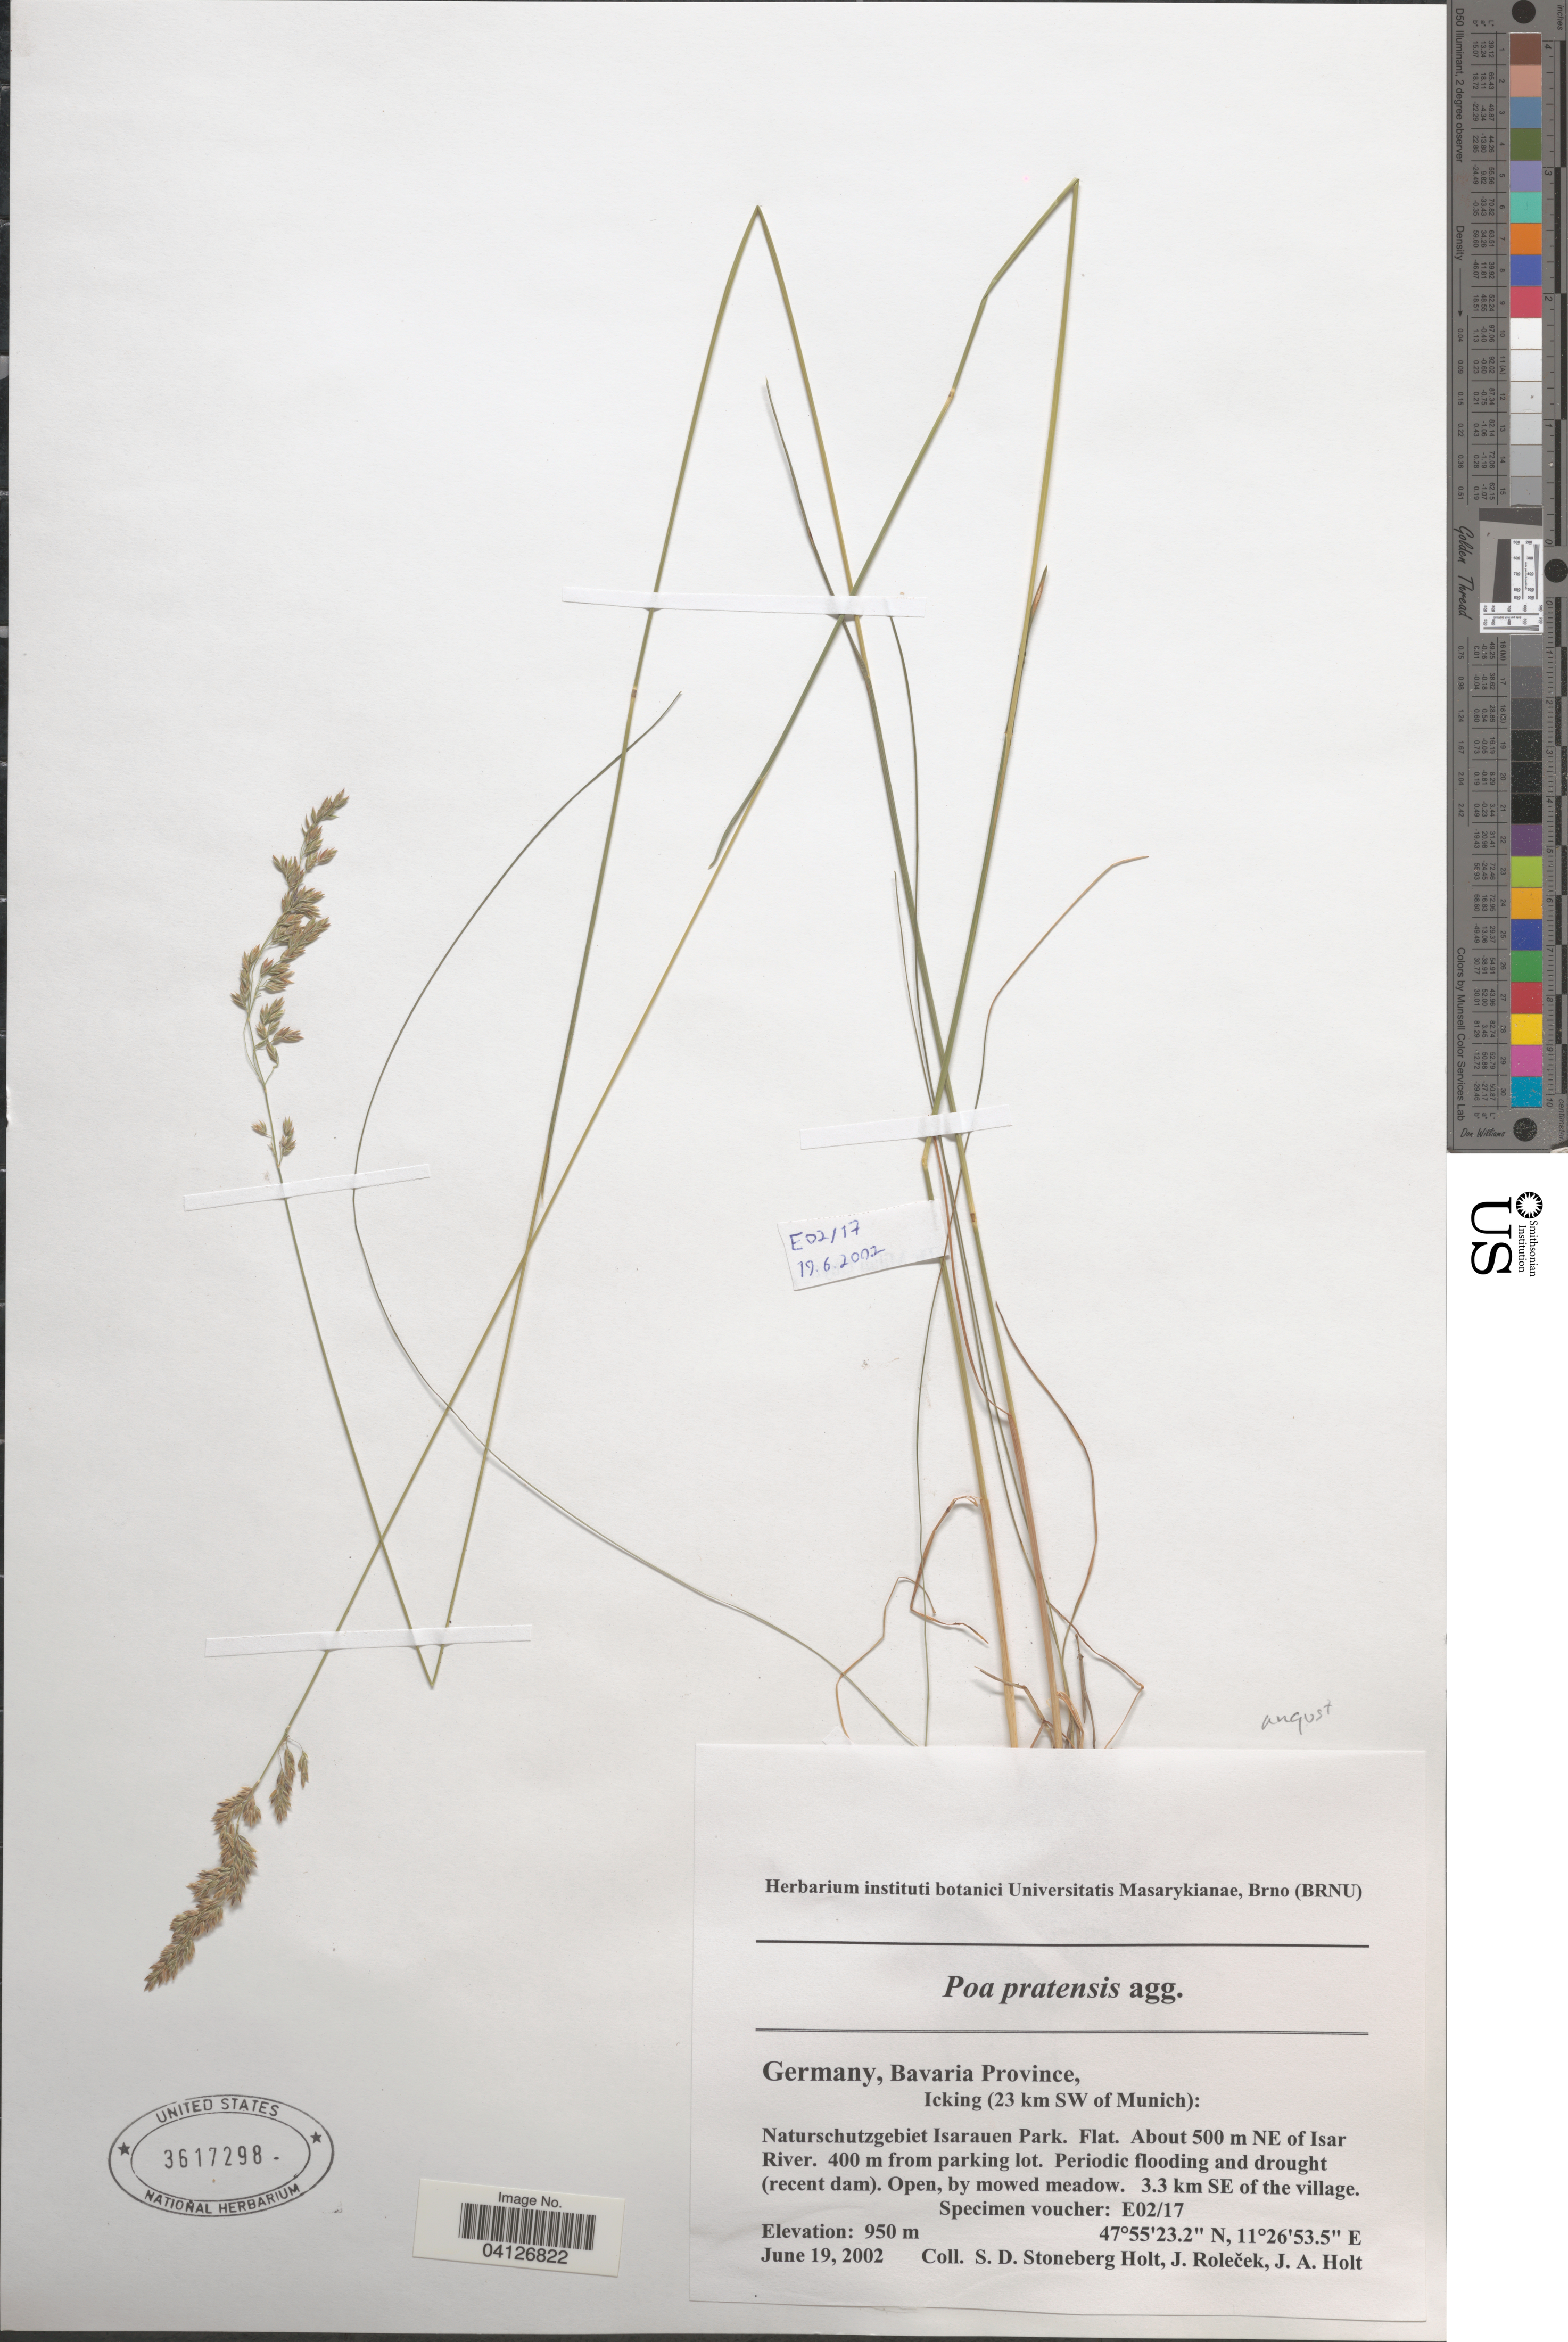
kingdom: Plantae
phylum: Tracheophyta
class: Liliopsida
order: Poales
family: Poaceae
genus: Poa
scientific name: Poa pratensis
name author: L.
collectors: S. Holt, J. Roleček & J. A. Holt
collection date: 2002-06-19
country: Germany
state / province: Bayern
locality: Bavaria Province, Icking (23 km SW of Munich): Naturschutzgebiet Isarauen Park. Flat. About 500 m NE of Isar River. 400 m from parking lot. 3.3 km SE of the village.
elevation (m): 950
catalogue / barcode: US 3617298